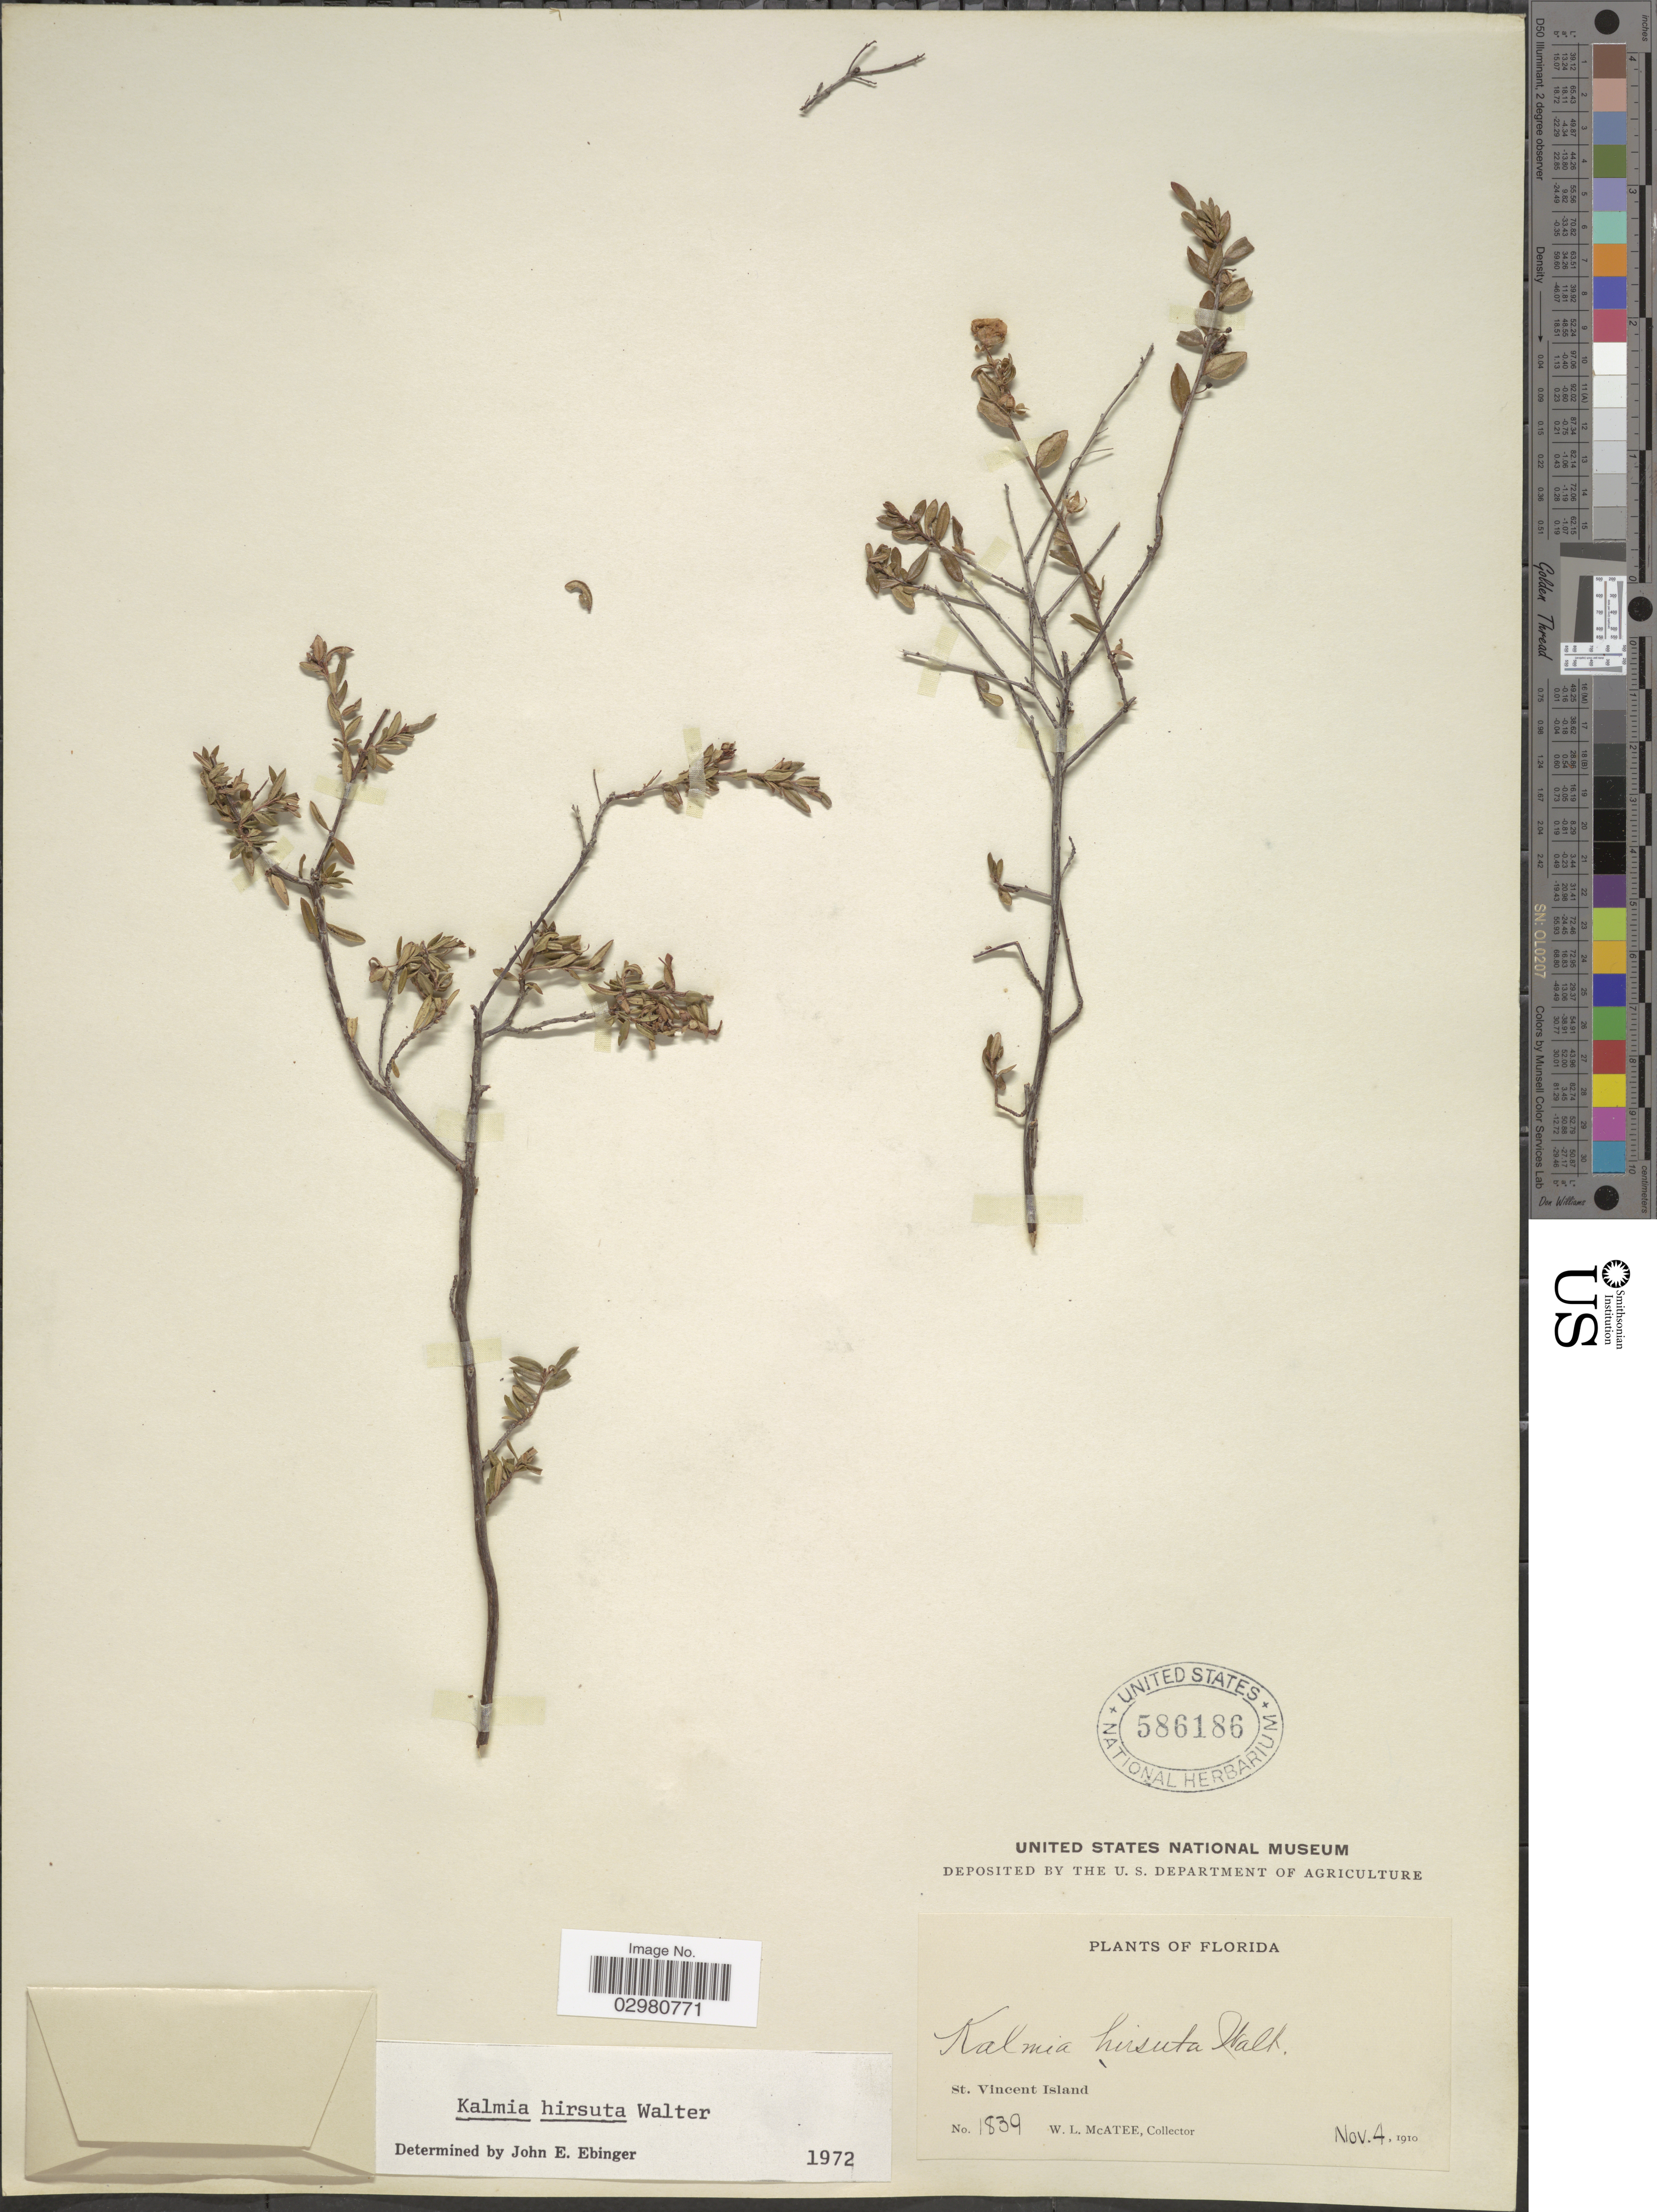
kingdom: Plantae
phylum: Tracheophyta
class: Magnoliopsida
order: Ericales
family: Ericaceae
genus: Kalmia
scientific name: Kalmia hirsuta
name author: Walter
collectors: W. McAtee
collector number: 1839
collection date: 1910-11-04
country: United States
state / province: Florida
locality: St. Vincent Island.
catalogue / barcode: US 586186